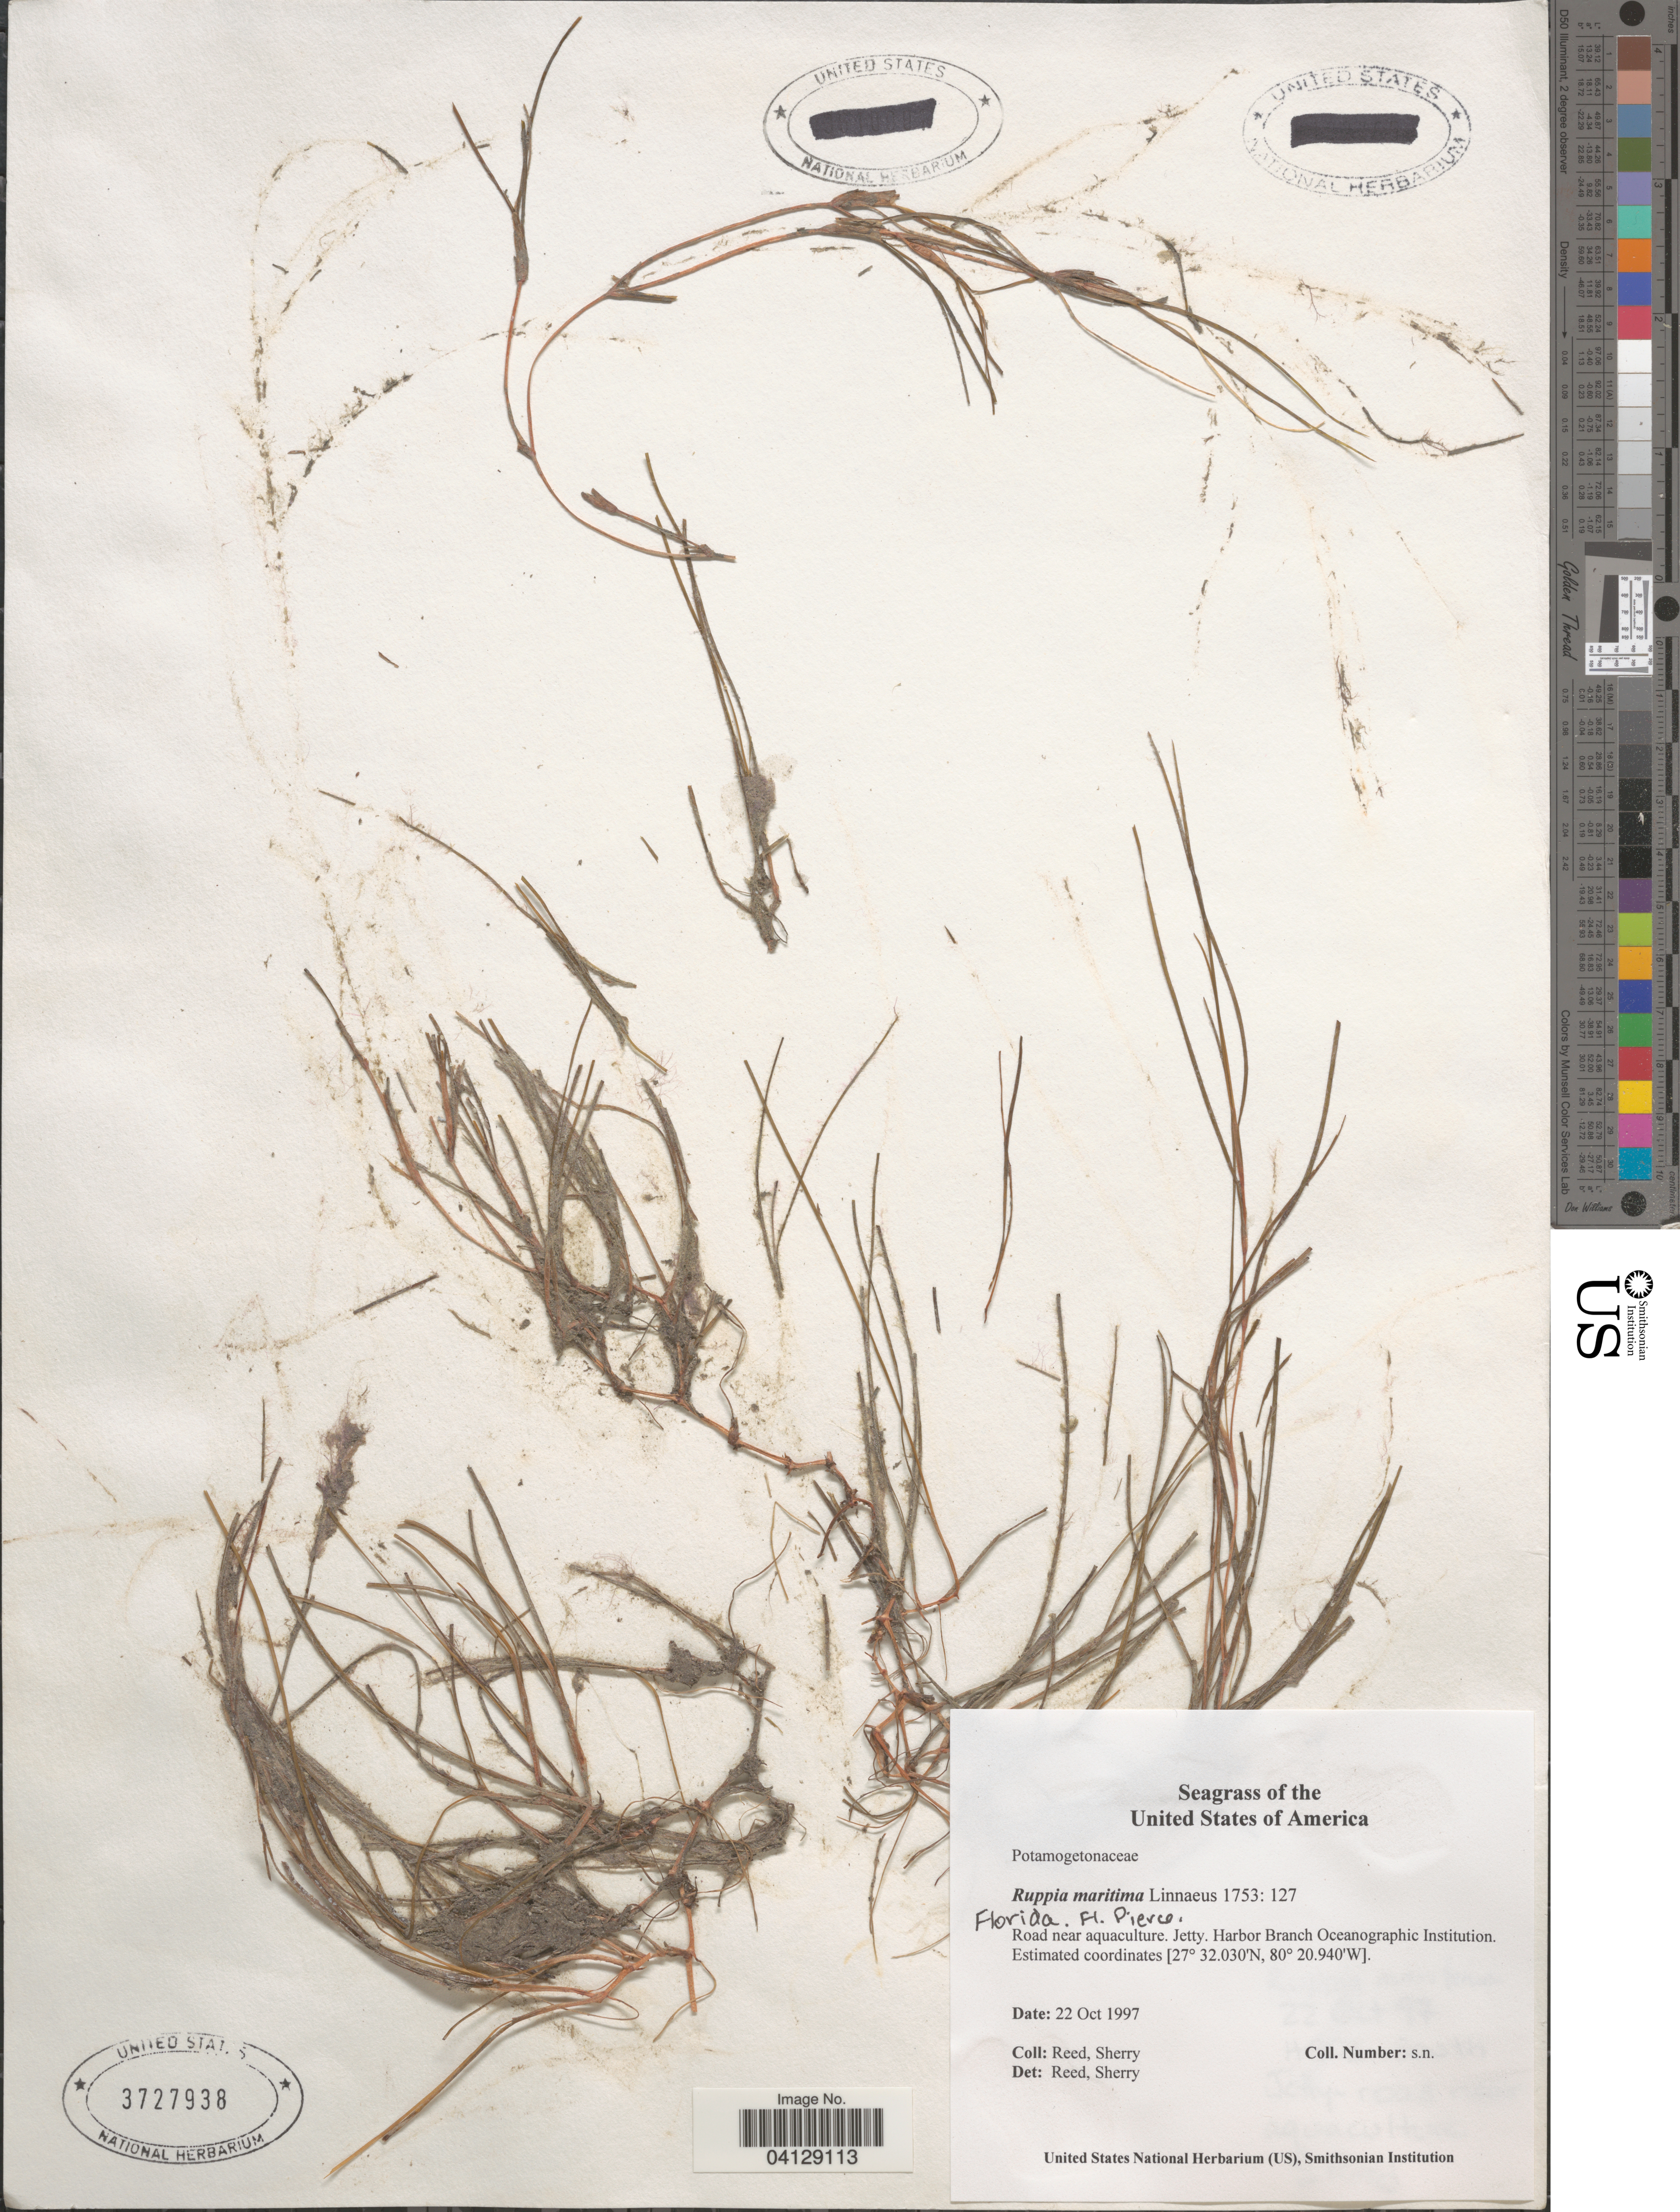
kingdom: Plantae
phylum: Tracheophyta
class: Liliopsida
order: Alismatales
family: Ruppiaceae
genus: Ruppia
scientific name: Ruppia maritima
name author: L.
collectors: S. Reed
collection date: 1997-10-22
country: United States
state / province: Florida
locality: Fl. Pierce. Road near aquaculture. Jetty. Harbor Branch Oceanographic Institution.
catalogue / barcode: US 3727938